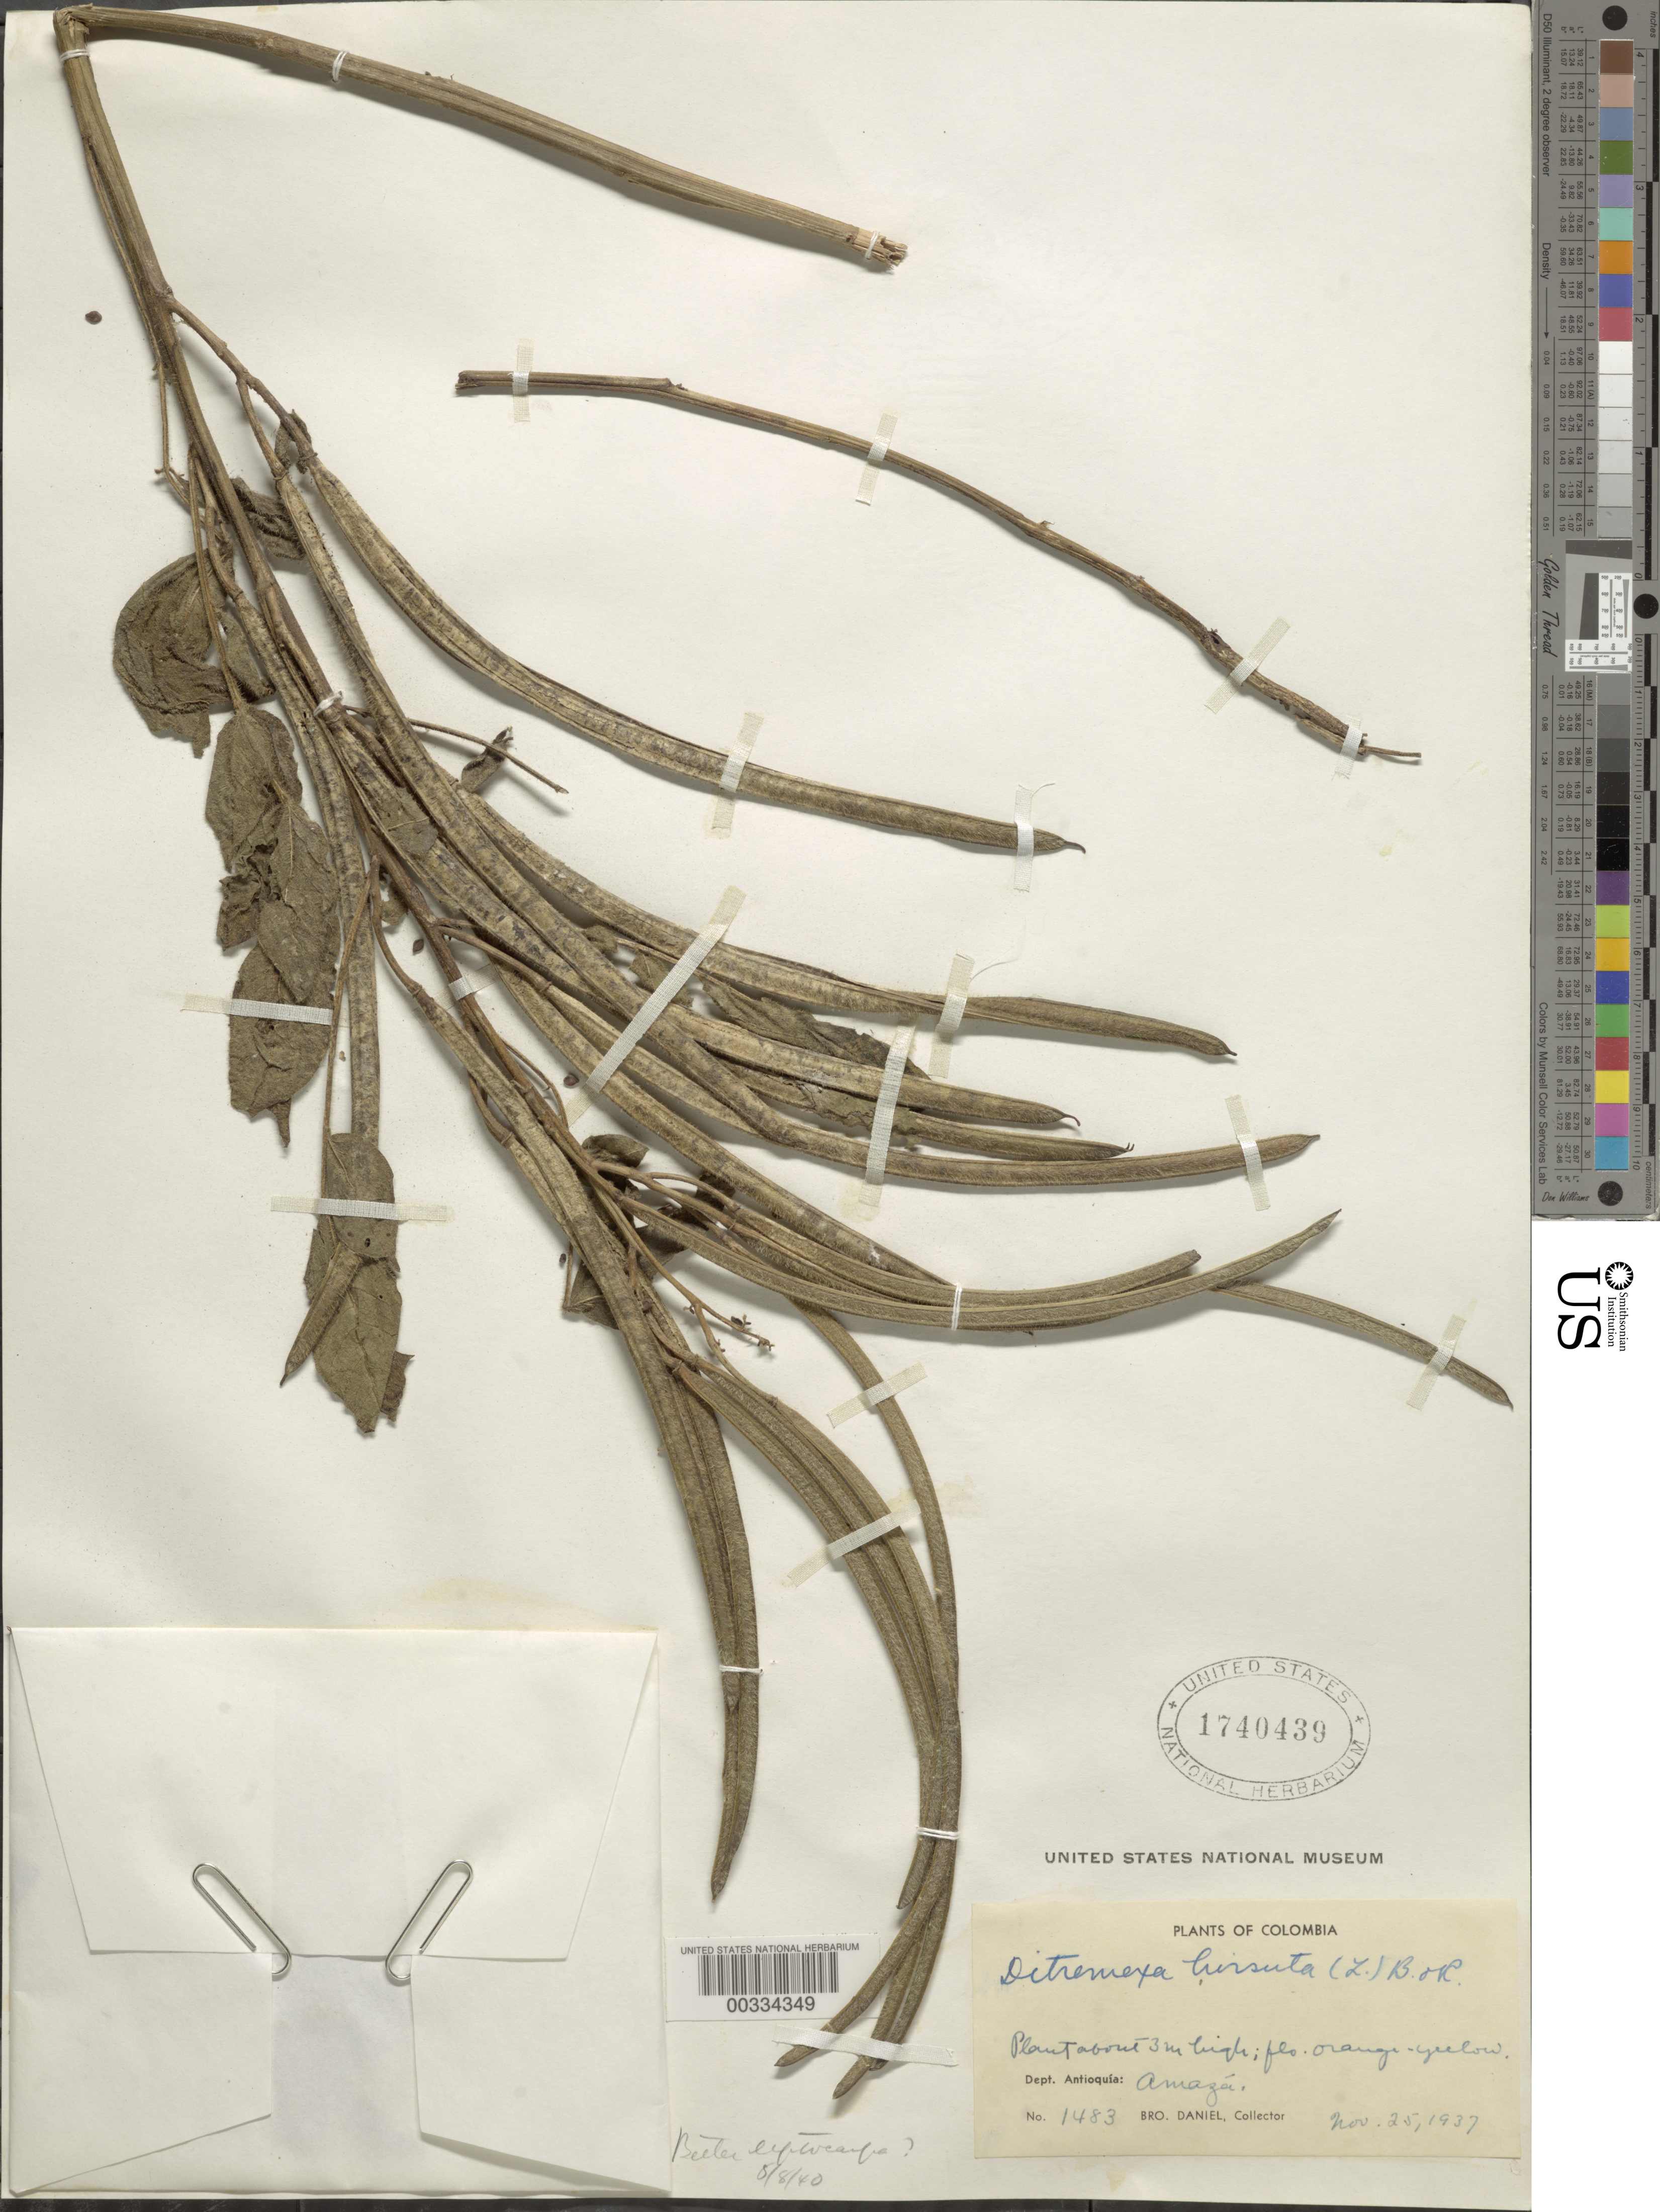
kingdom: Plantae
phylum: Tracheophyta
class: Magnoliopsida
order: Fabales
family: Fabaceae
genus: Senna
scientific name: Senna hirsuta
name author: (L.) H.S. Irwin & Barneby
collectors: Bro. Daniel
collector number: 1483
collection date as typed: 25 Nov 1937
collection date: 1937-11-25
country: Colombia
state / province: Antioquia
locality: Amaza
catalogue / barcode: US 1740439